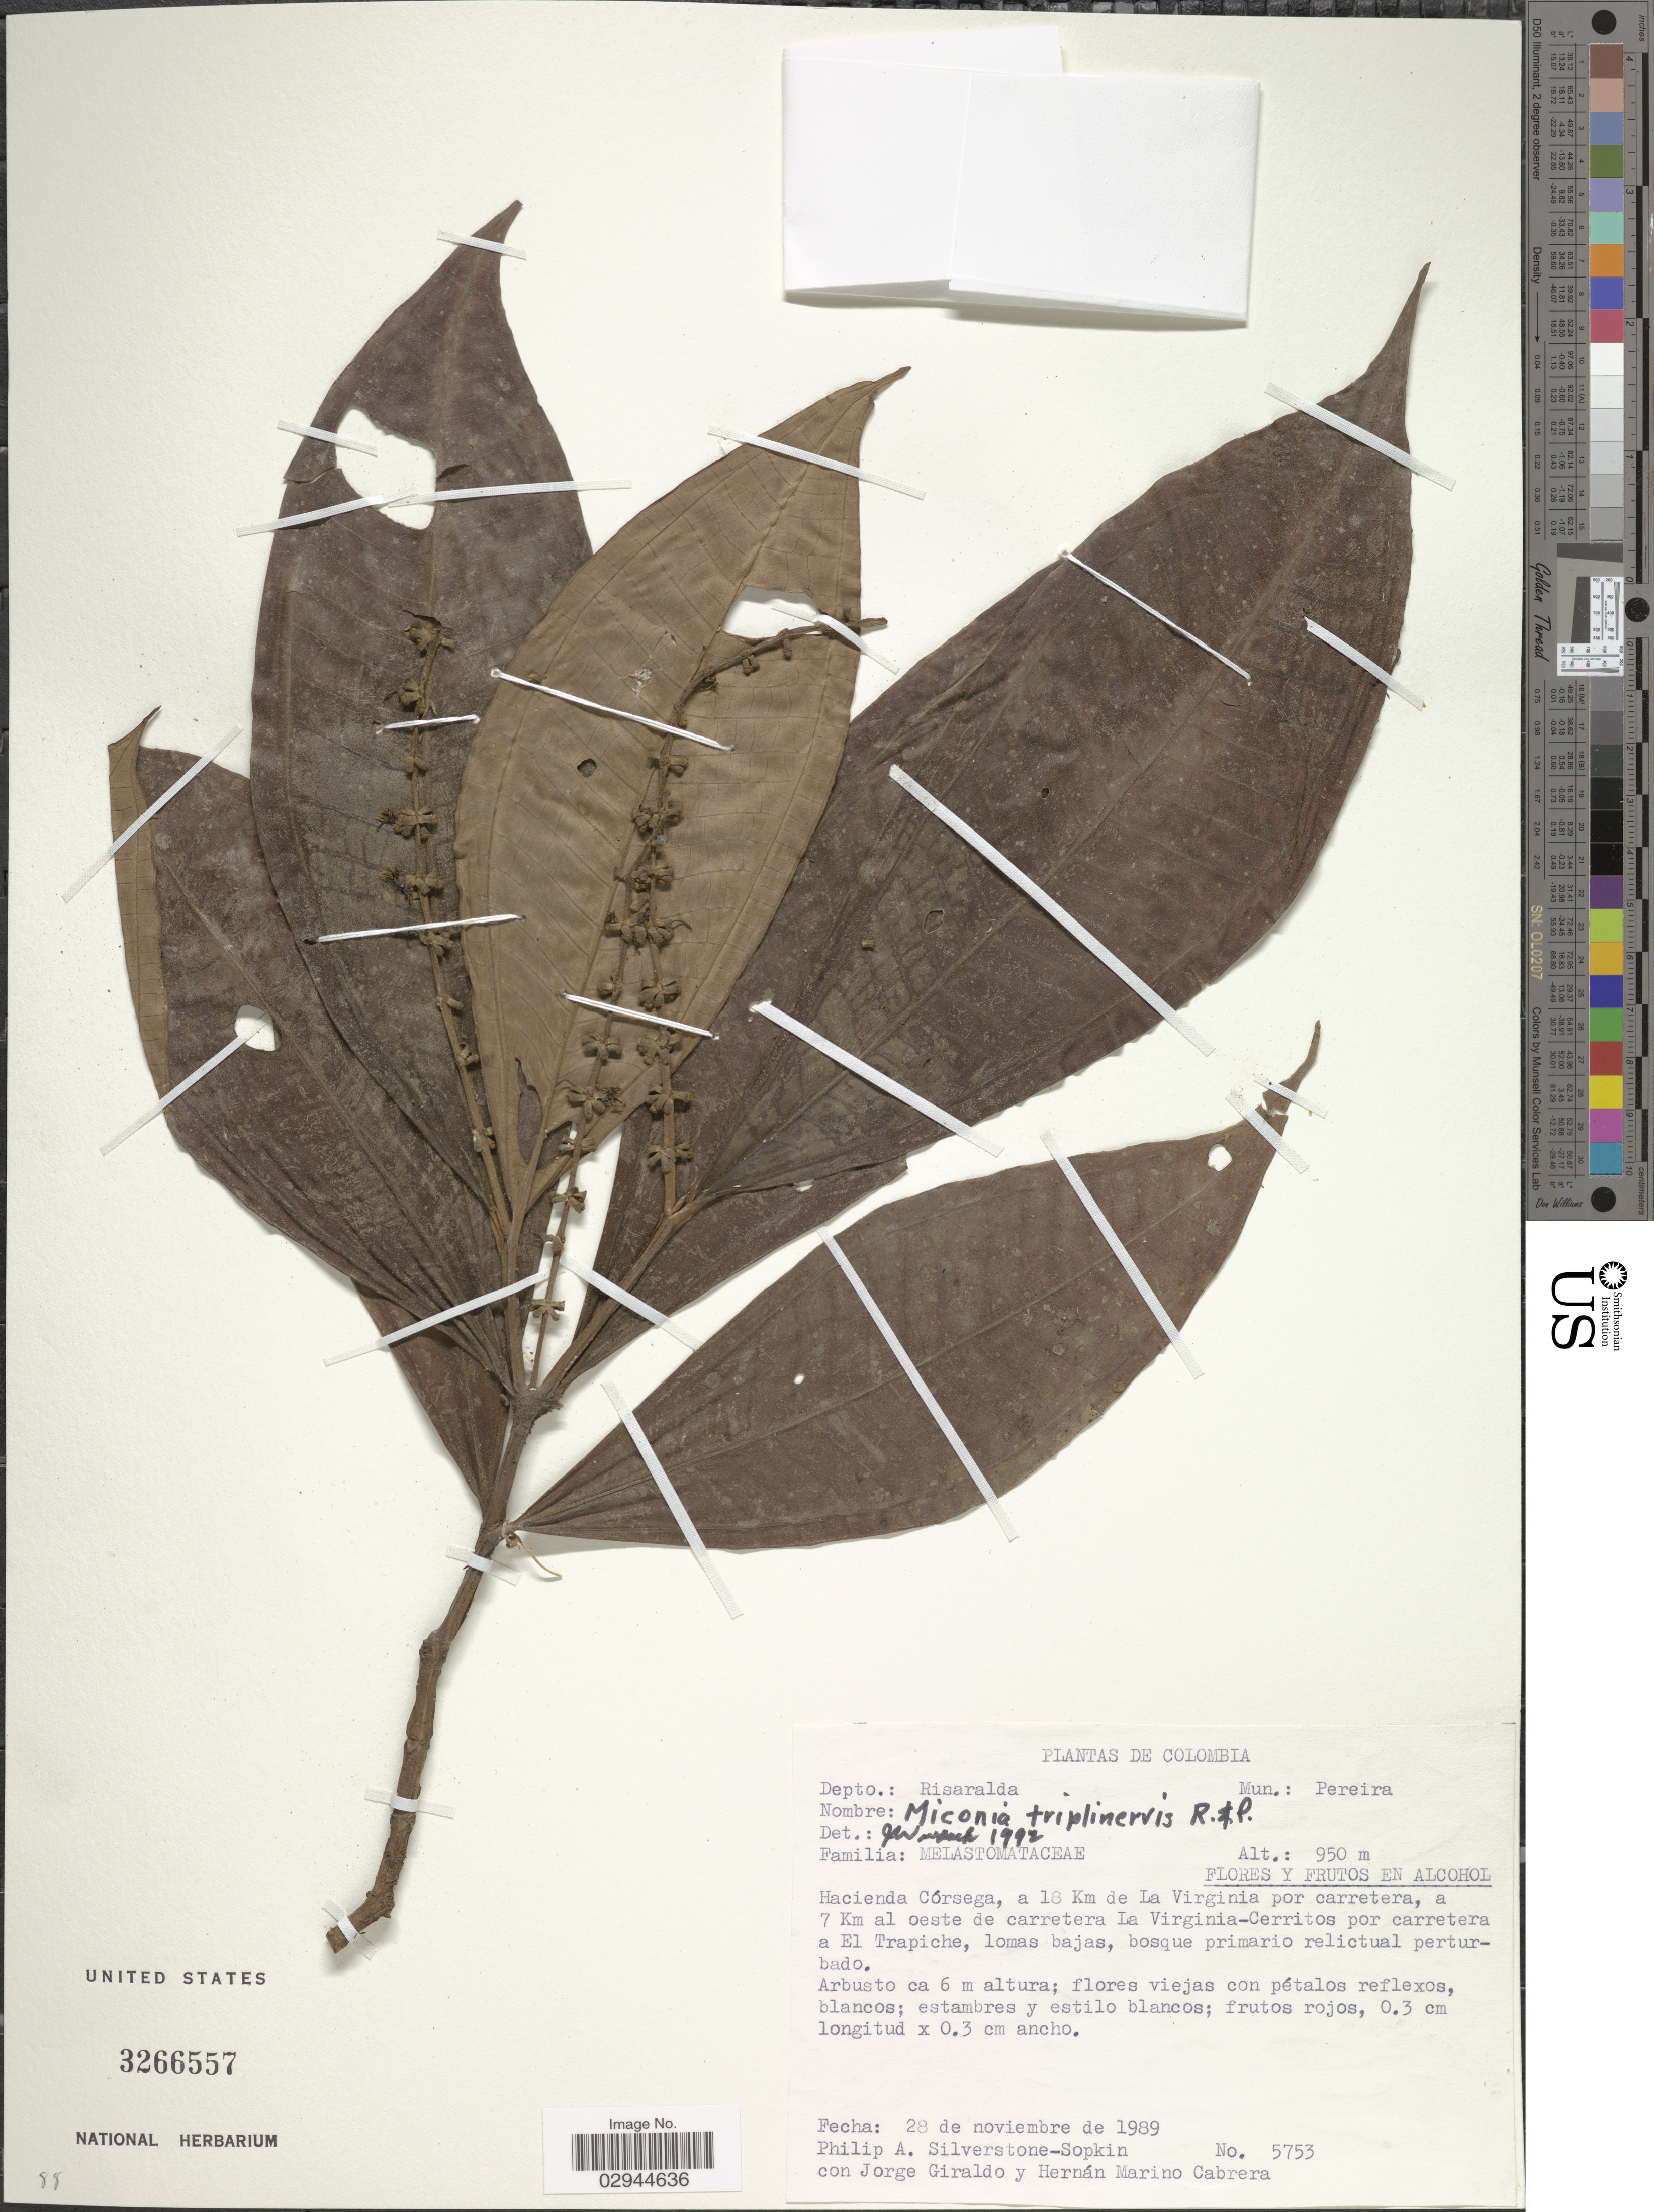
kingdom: Plantae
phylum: Tracheophyta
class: Magnoliopsida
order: Myrtales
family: Melastomataceae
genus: Miconia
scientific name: Miconia triplinervis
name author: Ruiz & Pav.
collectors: P. A. Silverstone-Sopkin, J. Giraldo & H. Cabrera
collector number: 5753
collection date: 1989-11-28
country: Colombia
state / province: Risaralda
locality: Dept. Risaralda, Mun. Pereira, Hacienda Córsega, a 18 Km de La Virginia por carretera, a 7 Km al oeste de carretera La Virginia-Cerritos por carretera a El Trapiche.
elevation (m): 950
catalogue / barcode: US 3266557